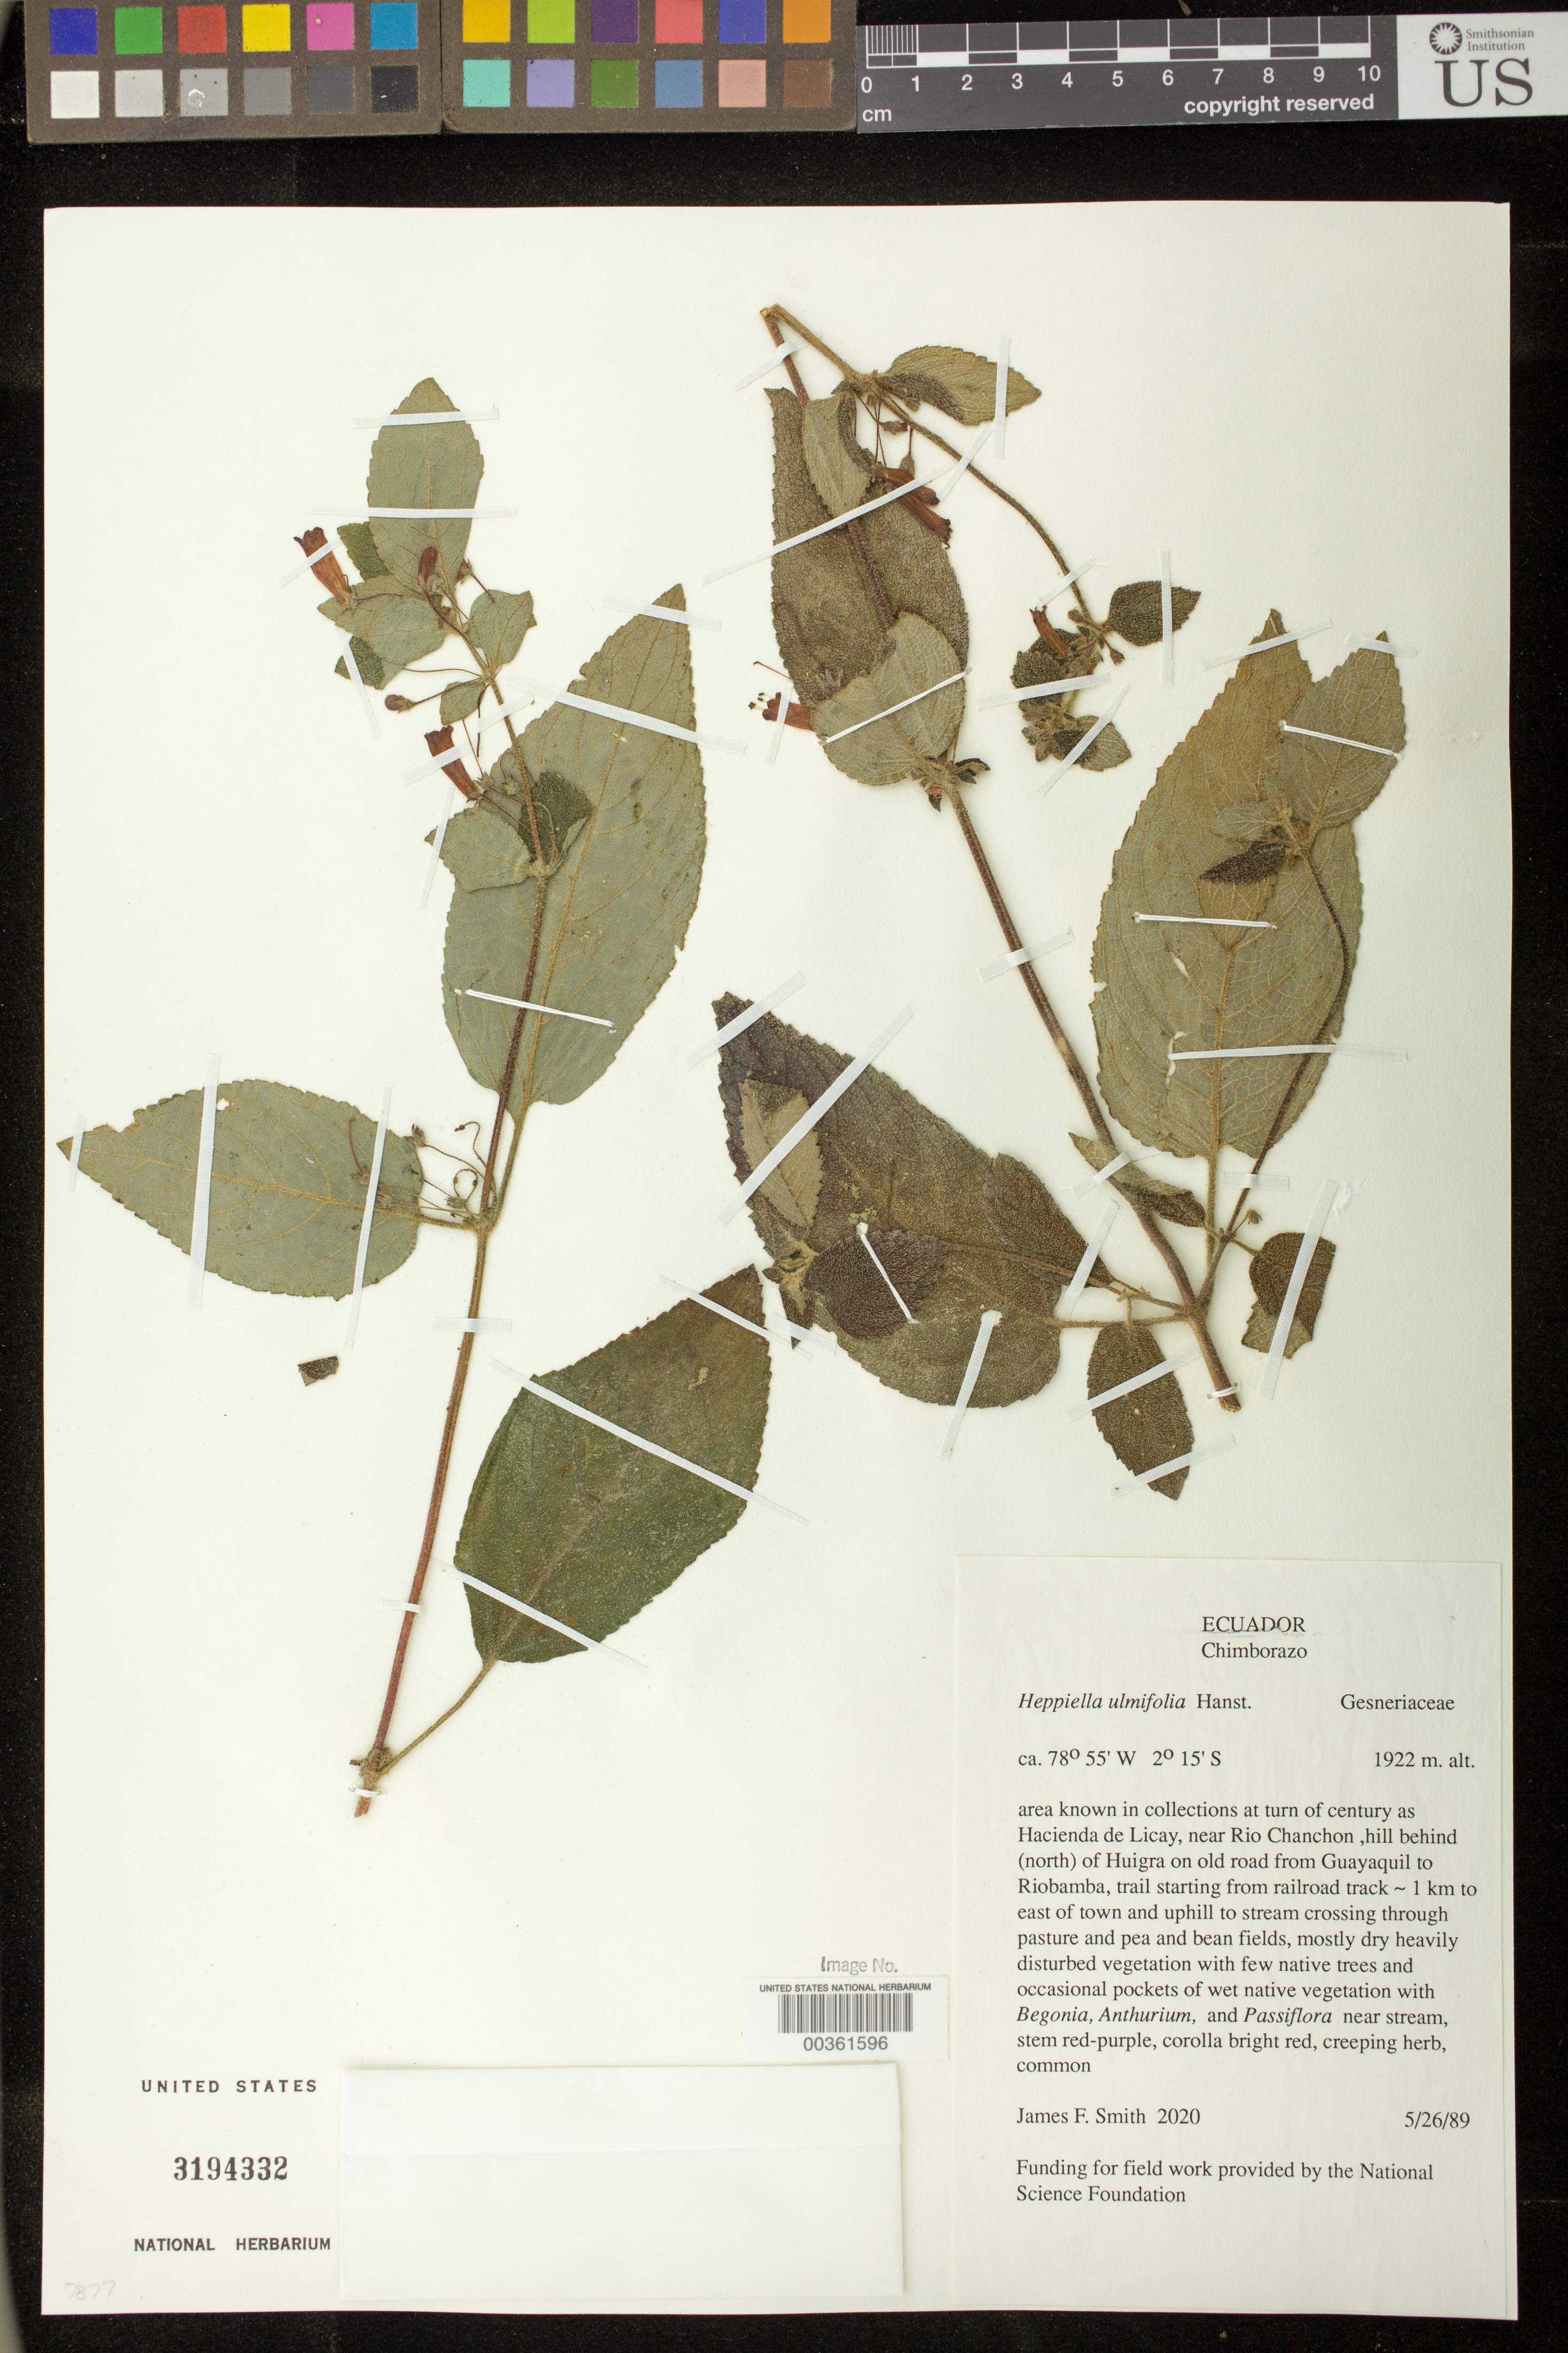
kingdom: Plantae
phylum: Tracheophyta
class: Magnoliopsida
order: Lamiales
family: Gesneriaceae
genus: Heppiella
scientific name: Heppiella ulmifolia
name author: (Kunth) Hanst.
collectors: J. Smith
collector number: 2020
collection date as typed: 26 May 1989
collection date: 1989-05-26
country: Ecuador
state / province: Chimborazo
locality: Area known in collections from turn of century as Hacienda de Licay, near Rio Chanchon, hill behind of Huigra on old road ...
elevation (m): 1922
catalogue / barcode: US 3194332